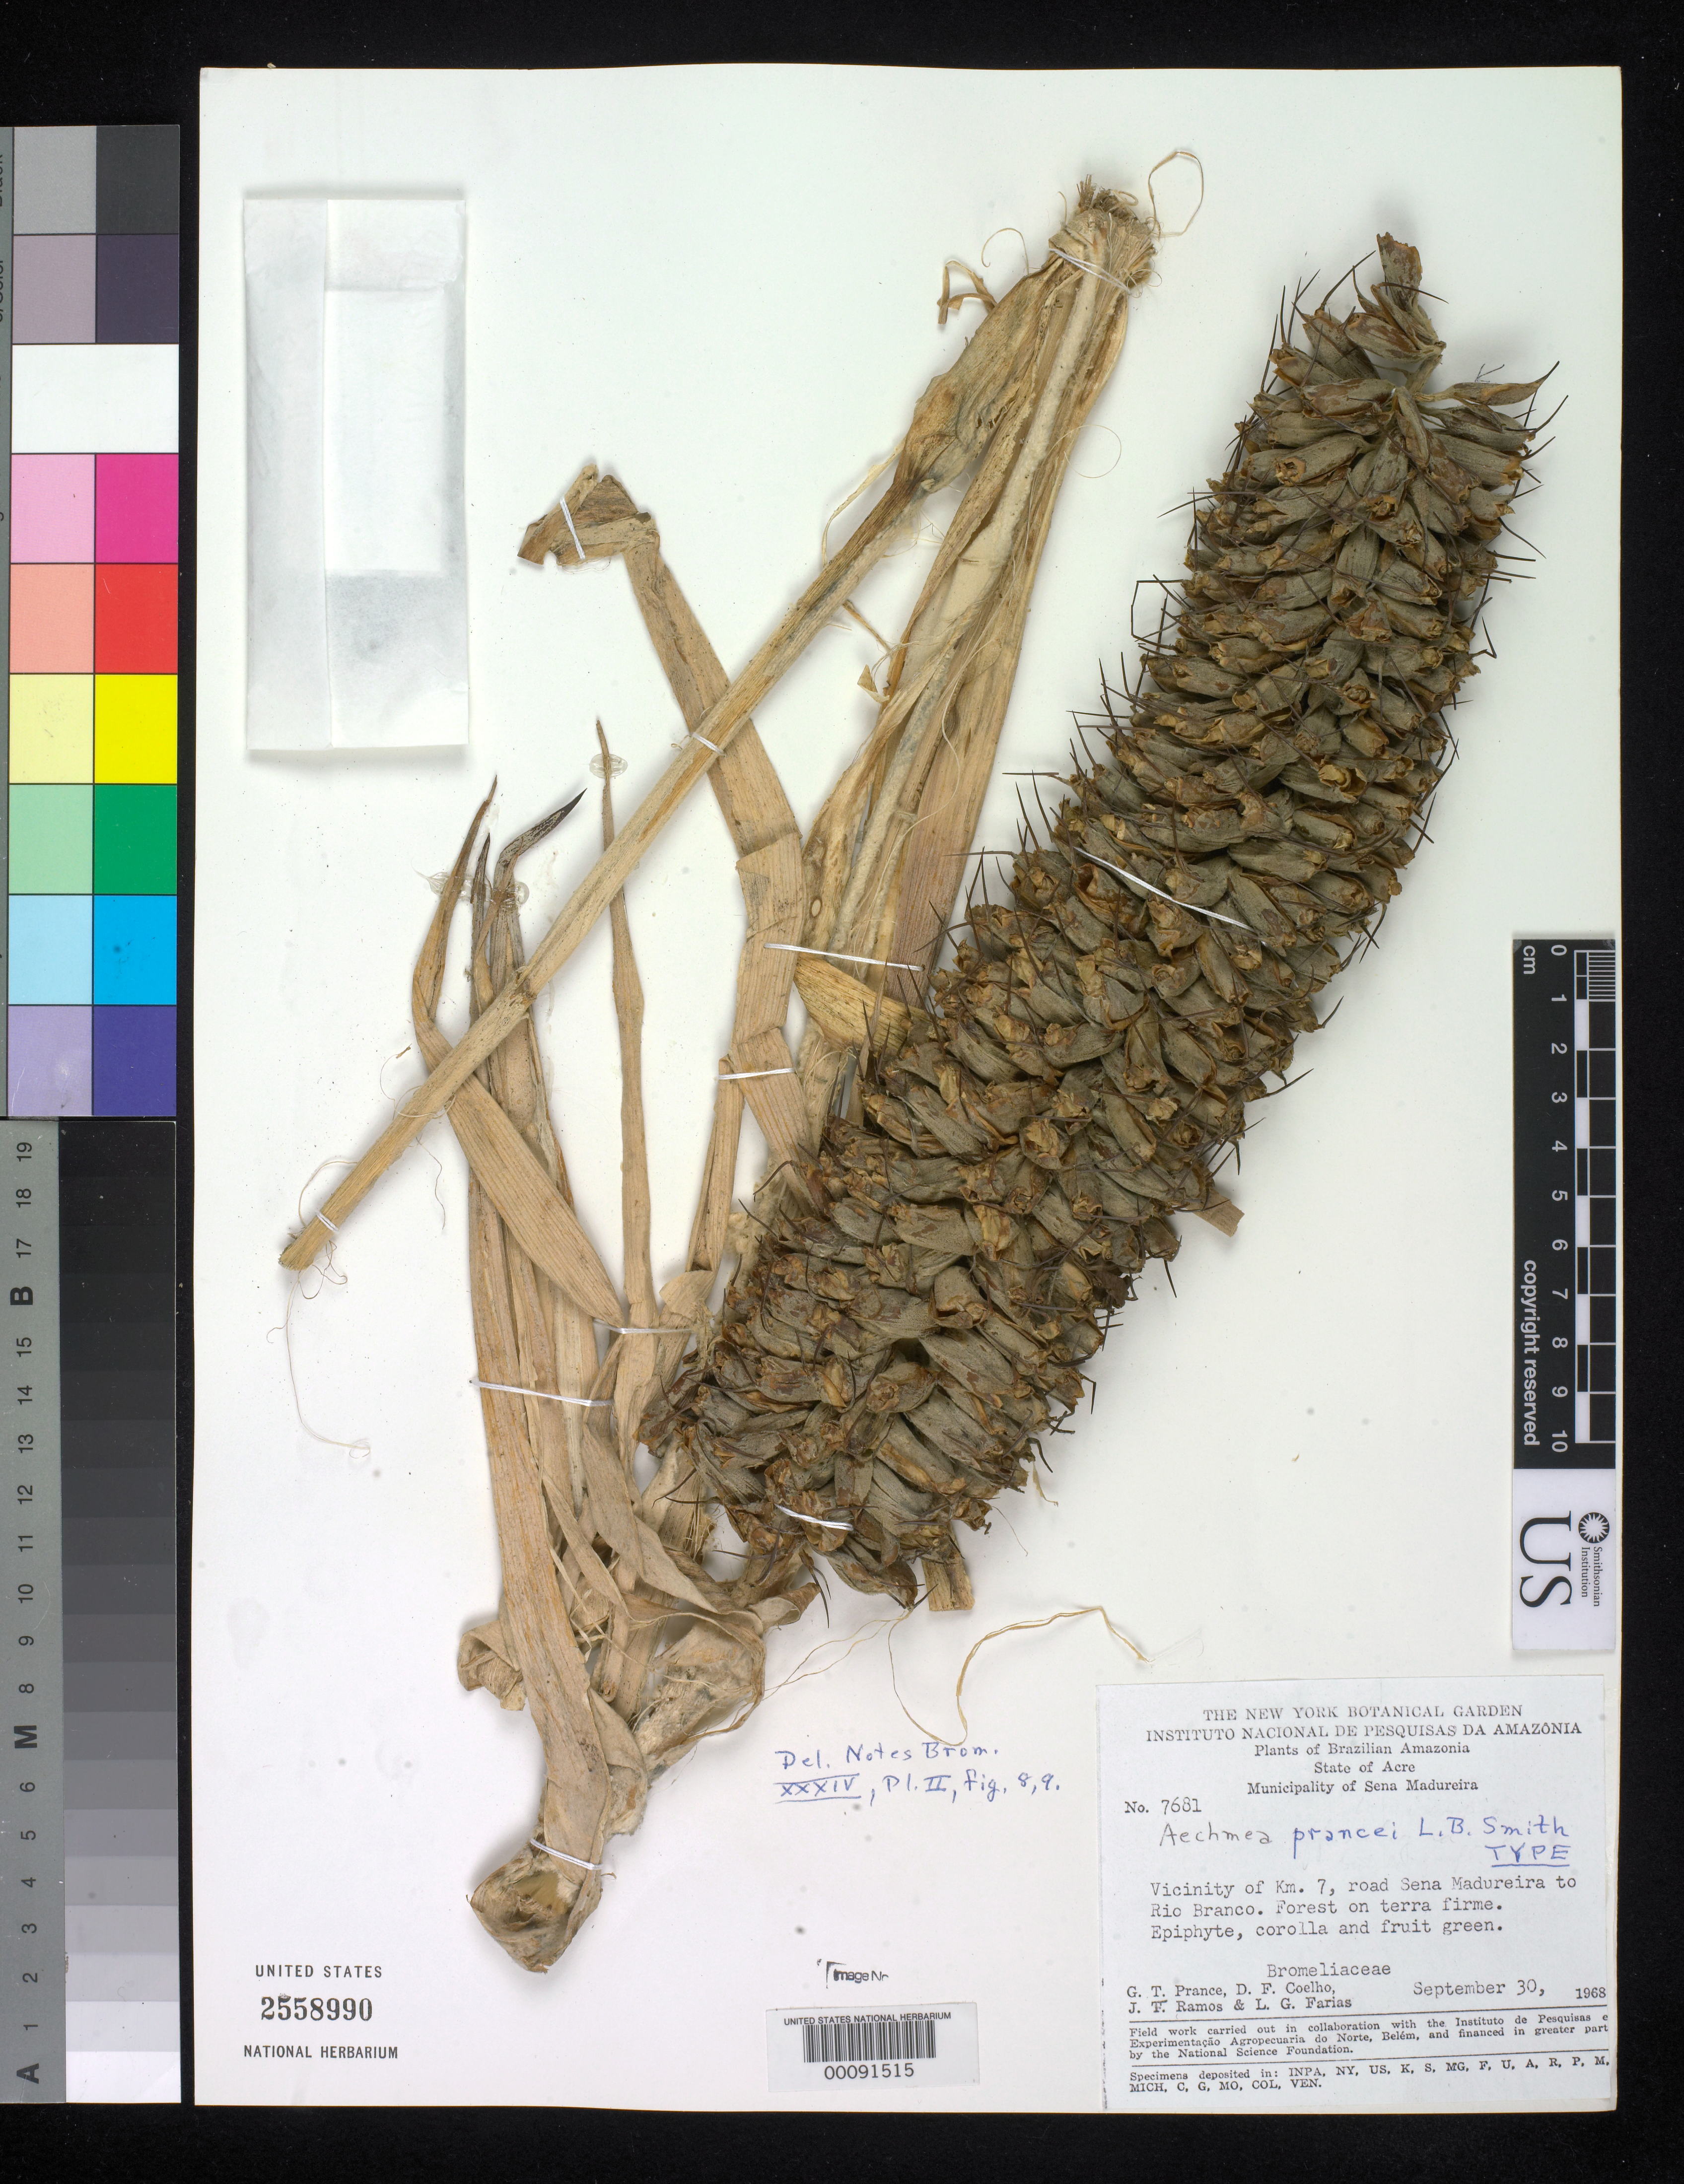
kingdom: Plantae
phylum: Tracheophyta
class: Liliopsida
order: Poales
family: Bromeliaceae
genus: Aechmea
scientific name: Aechmea prancei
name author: L.B. Sm.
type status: Holotype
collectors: G. T. Prance, D. F. Coêlho, T. Ramos & L. G. Farias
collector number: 7681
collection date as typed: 30 Sep 1968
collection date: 1968-09-30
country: Brazil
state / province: Acre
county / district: Sena Madureira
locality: Sena Madureira to Rio Branco.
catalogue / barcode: US 2558990